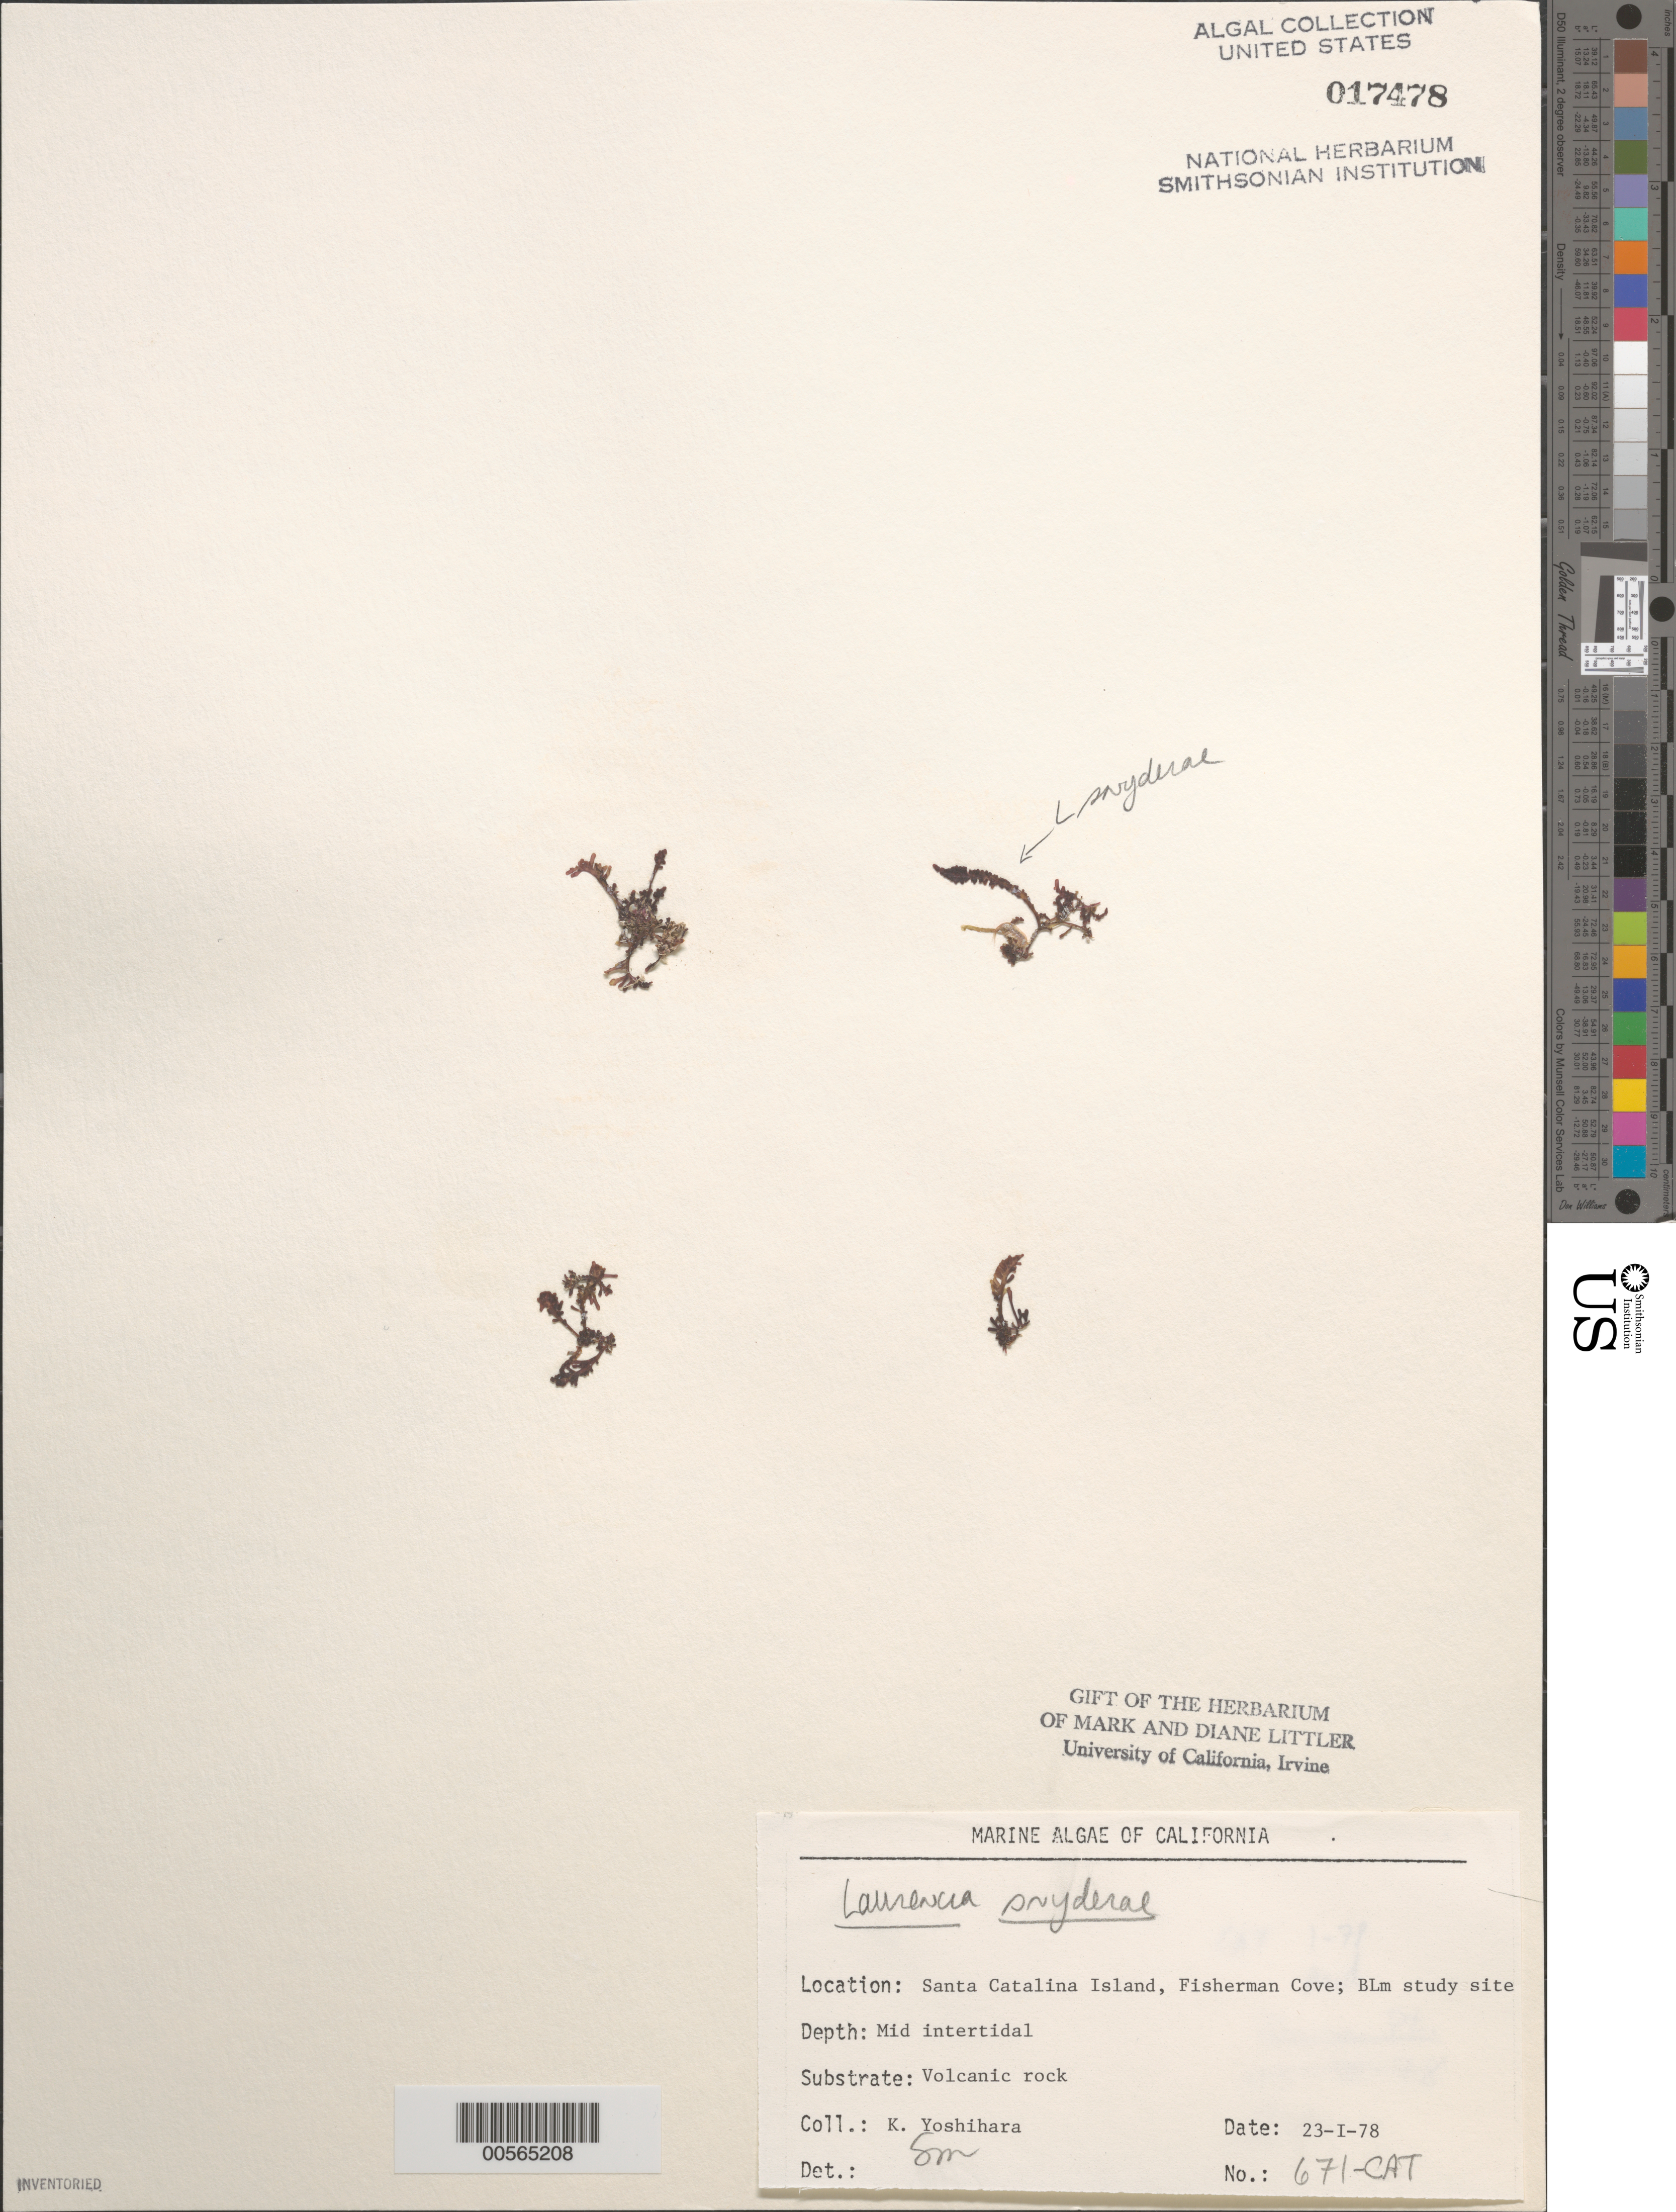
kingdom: Plantae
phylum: Rhodophyta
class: Florideophyceae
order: Ceramiales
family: Rhodomelaceae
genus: Laurencia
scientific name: Laurencia snyderae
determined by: Murray, S. N.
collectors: K. Yoshihara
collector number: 671-cat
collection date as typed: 23 Jan 1978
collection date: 1978-01-23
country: United States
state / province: California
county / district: Los Angeles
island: Santa Catalina Island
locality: Fishermen Cove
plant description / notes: BLM-SOCALBIGHT Rocky Intertidal Survey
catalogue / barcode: US 17478